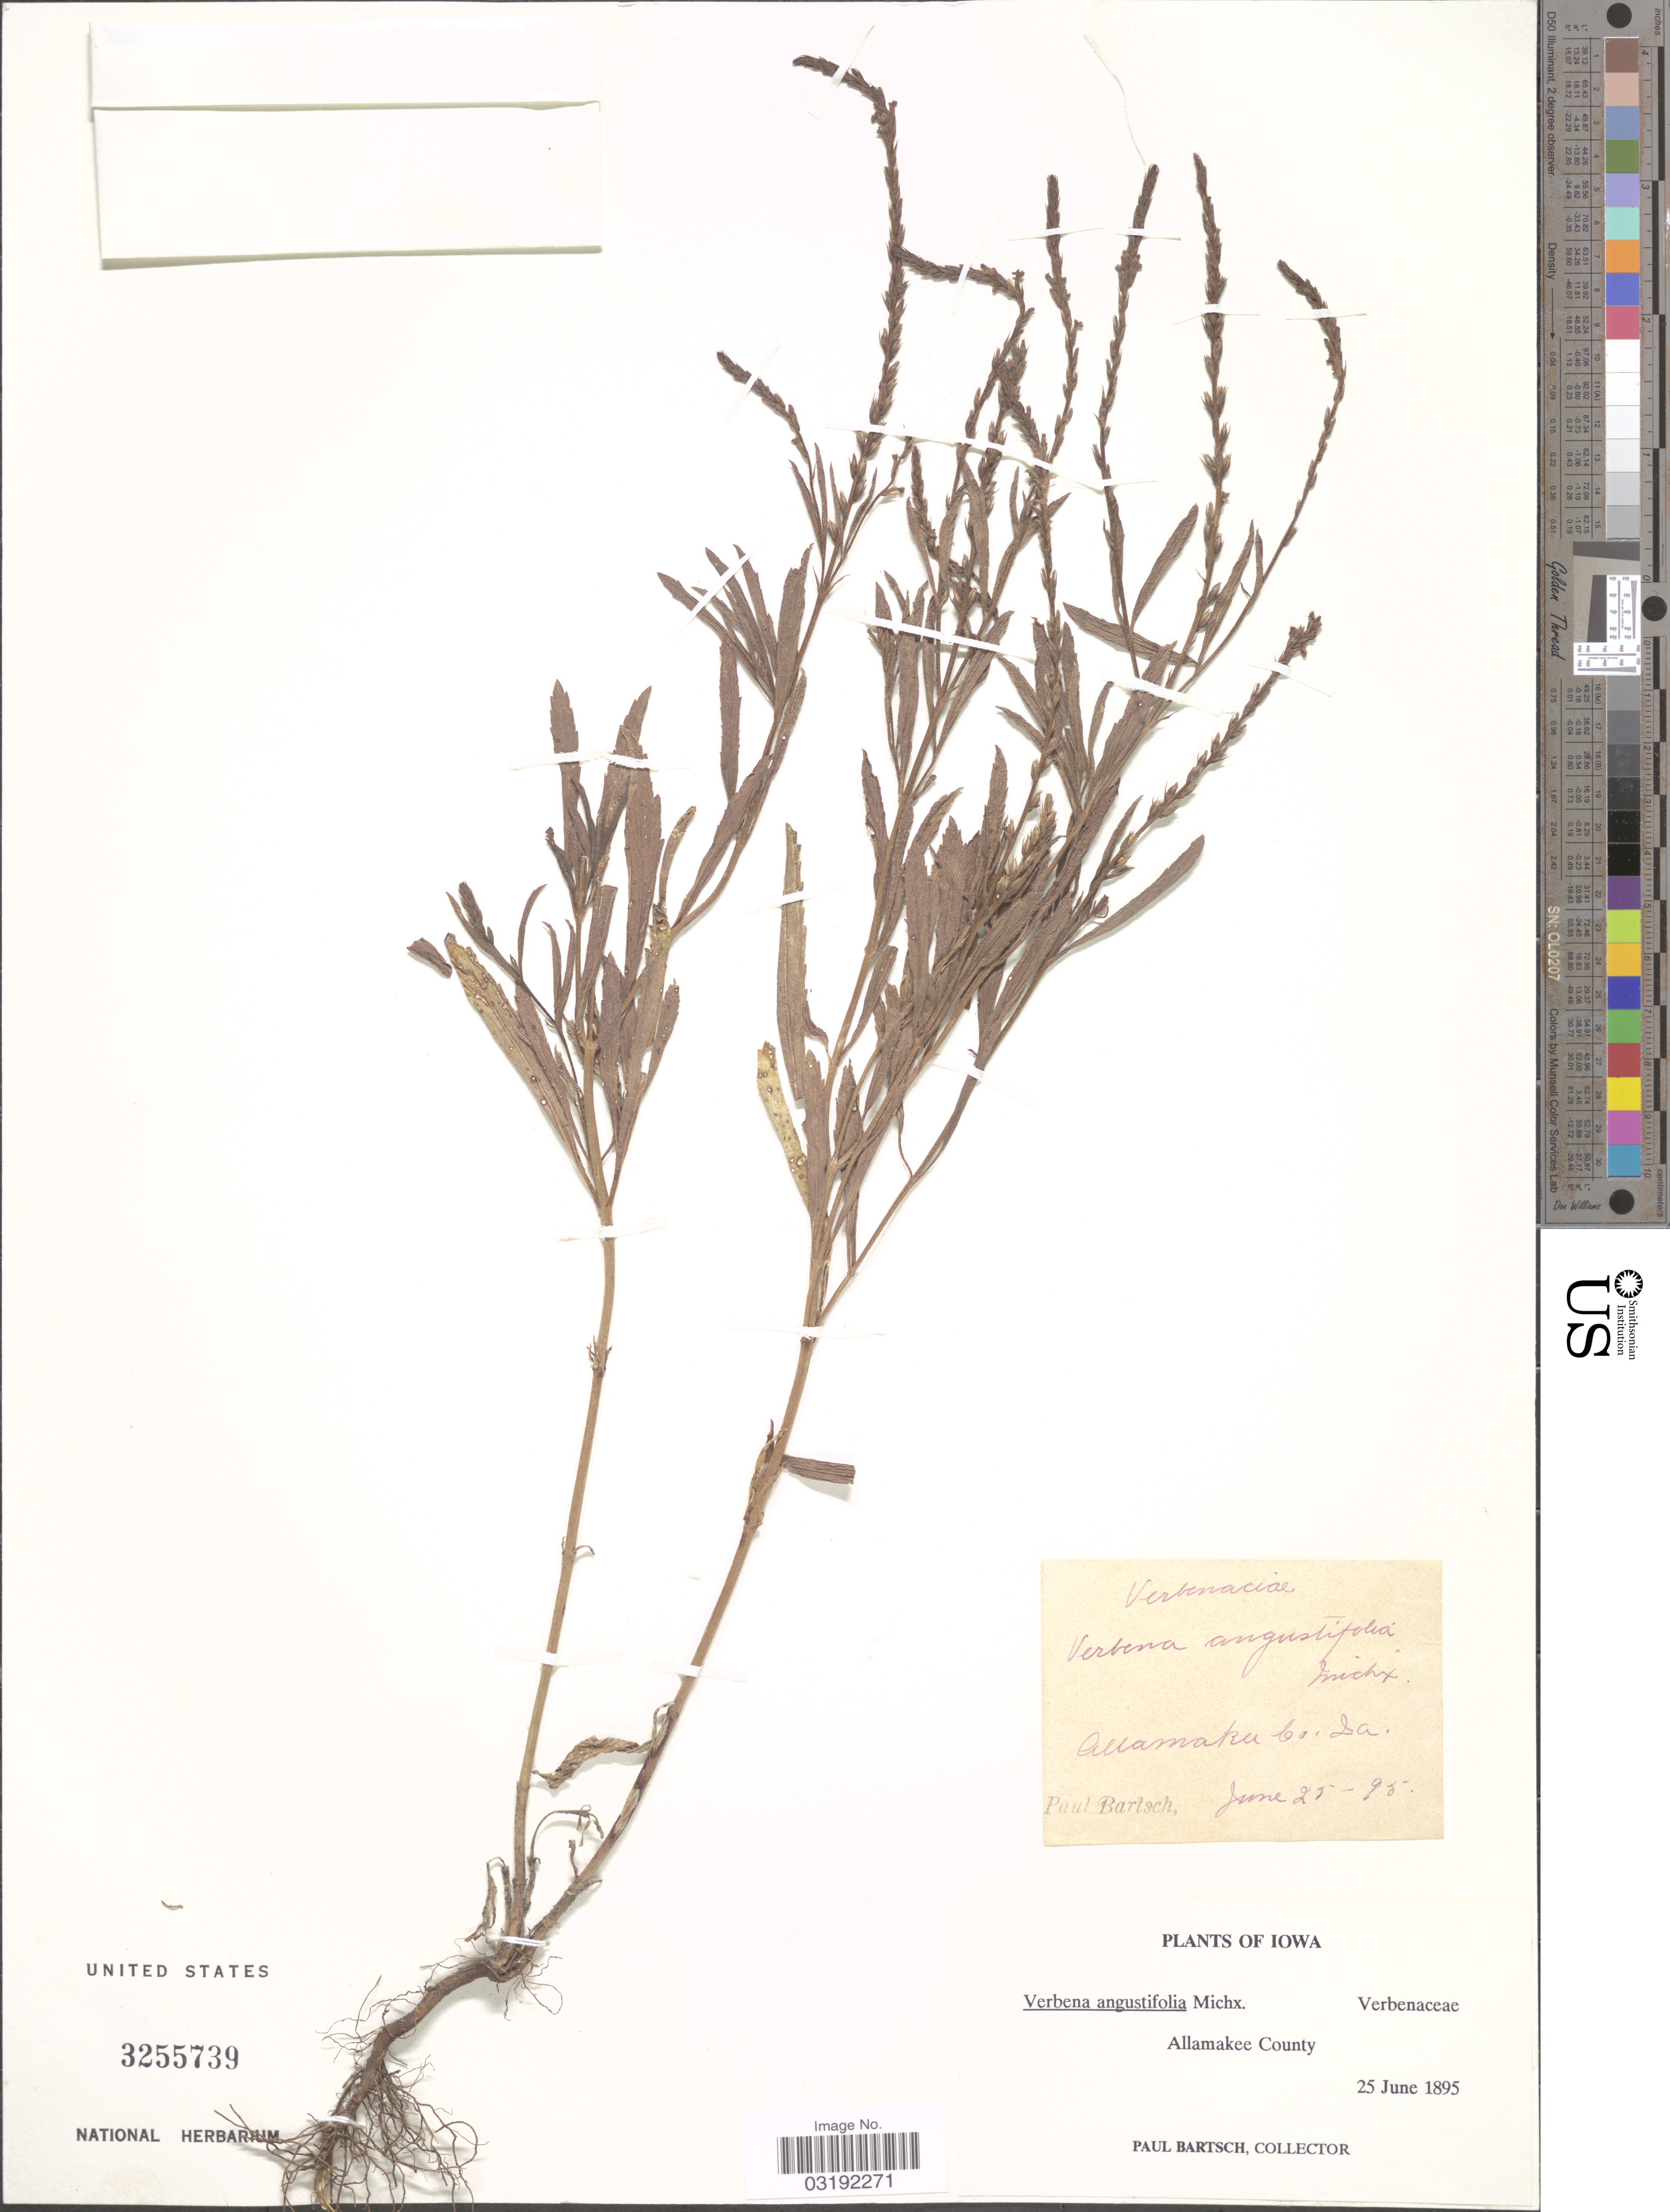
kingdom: Plantae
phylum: Tracheophyta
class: Magnoliopsida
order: Lamiales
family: Verbenaceae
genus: Verbena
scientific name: Verbena simplex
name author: F. Lehm.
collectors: P. Bartsch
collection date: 1895-06-25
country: United States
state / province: Iowa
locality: Allamakee County.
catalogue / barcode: US 3255739